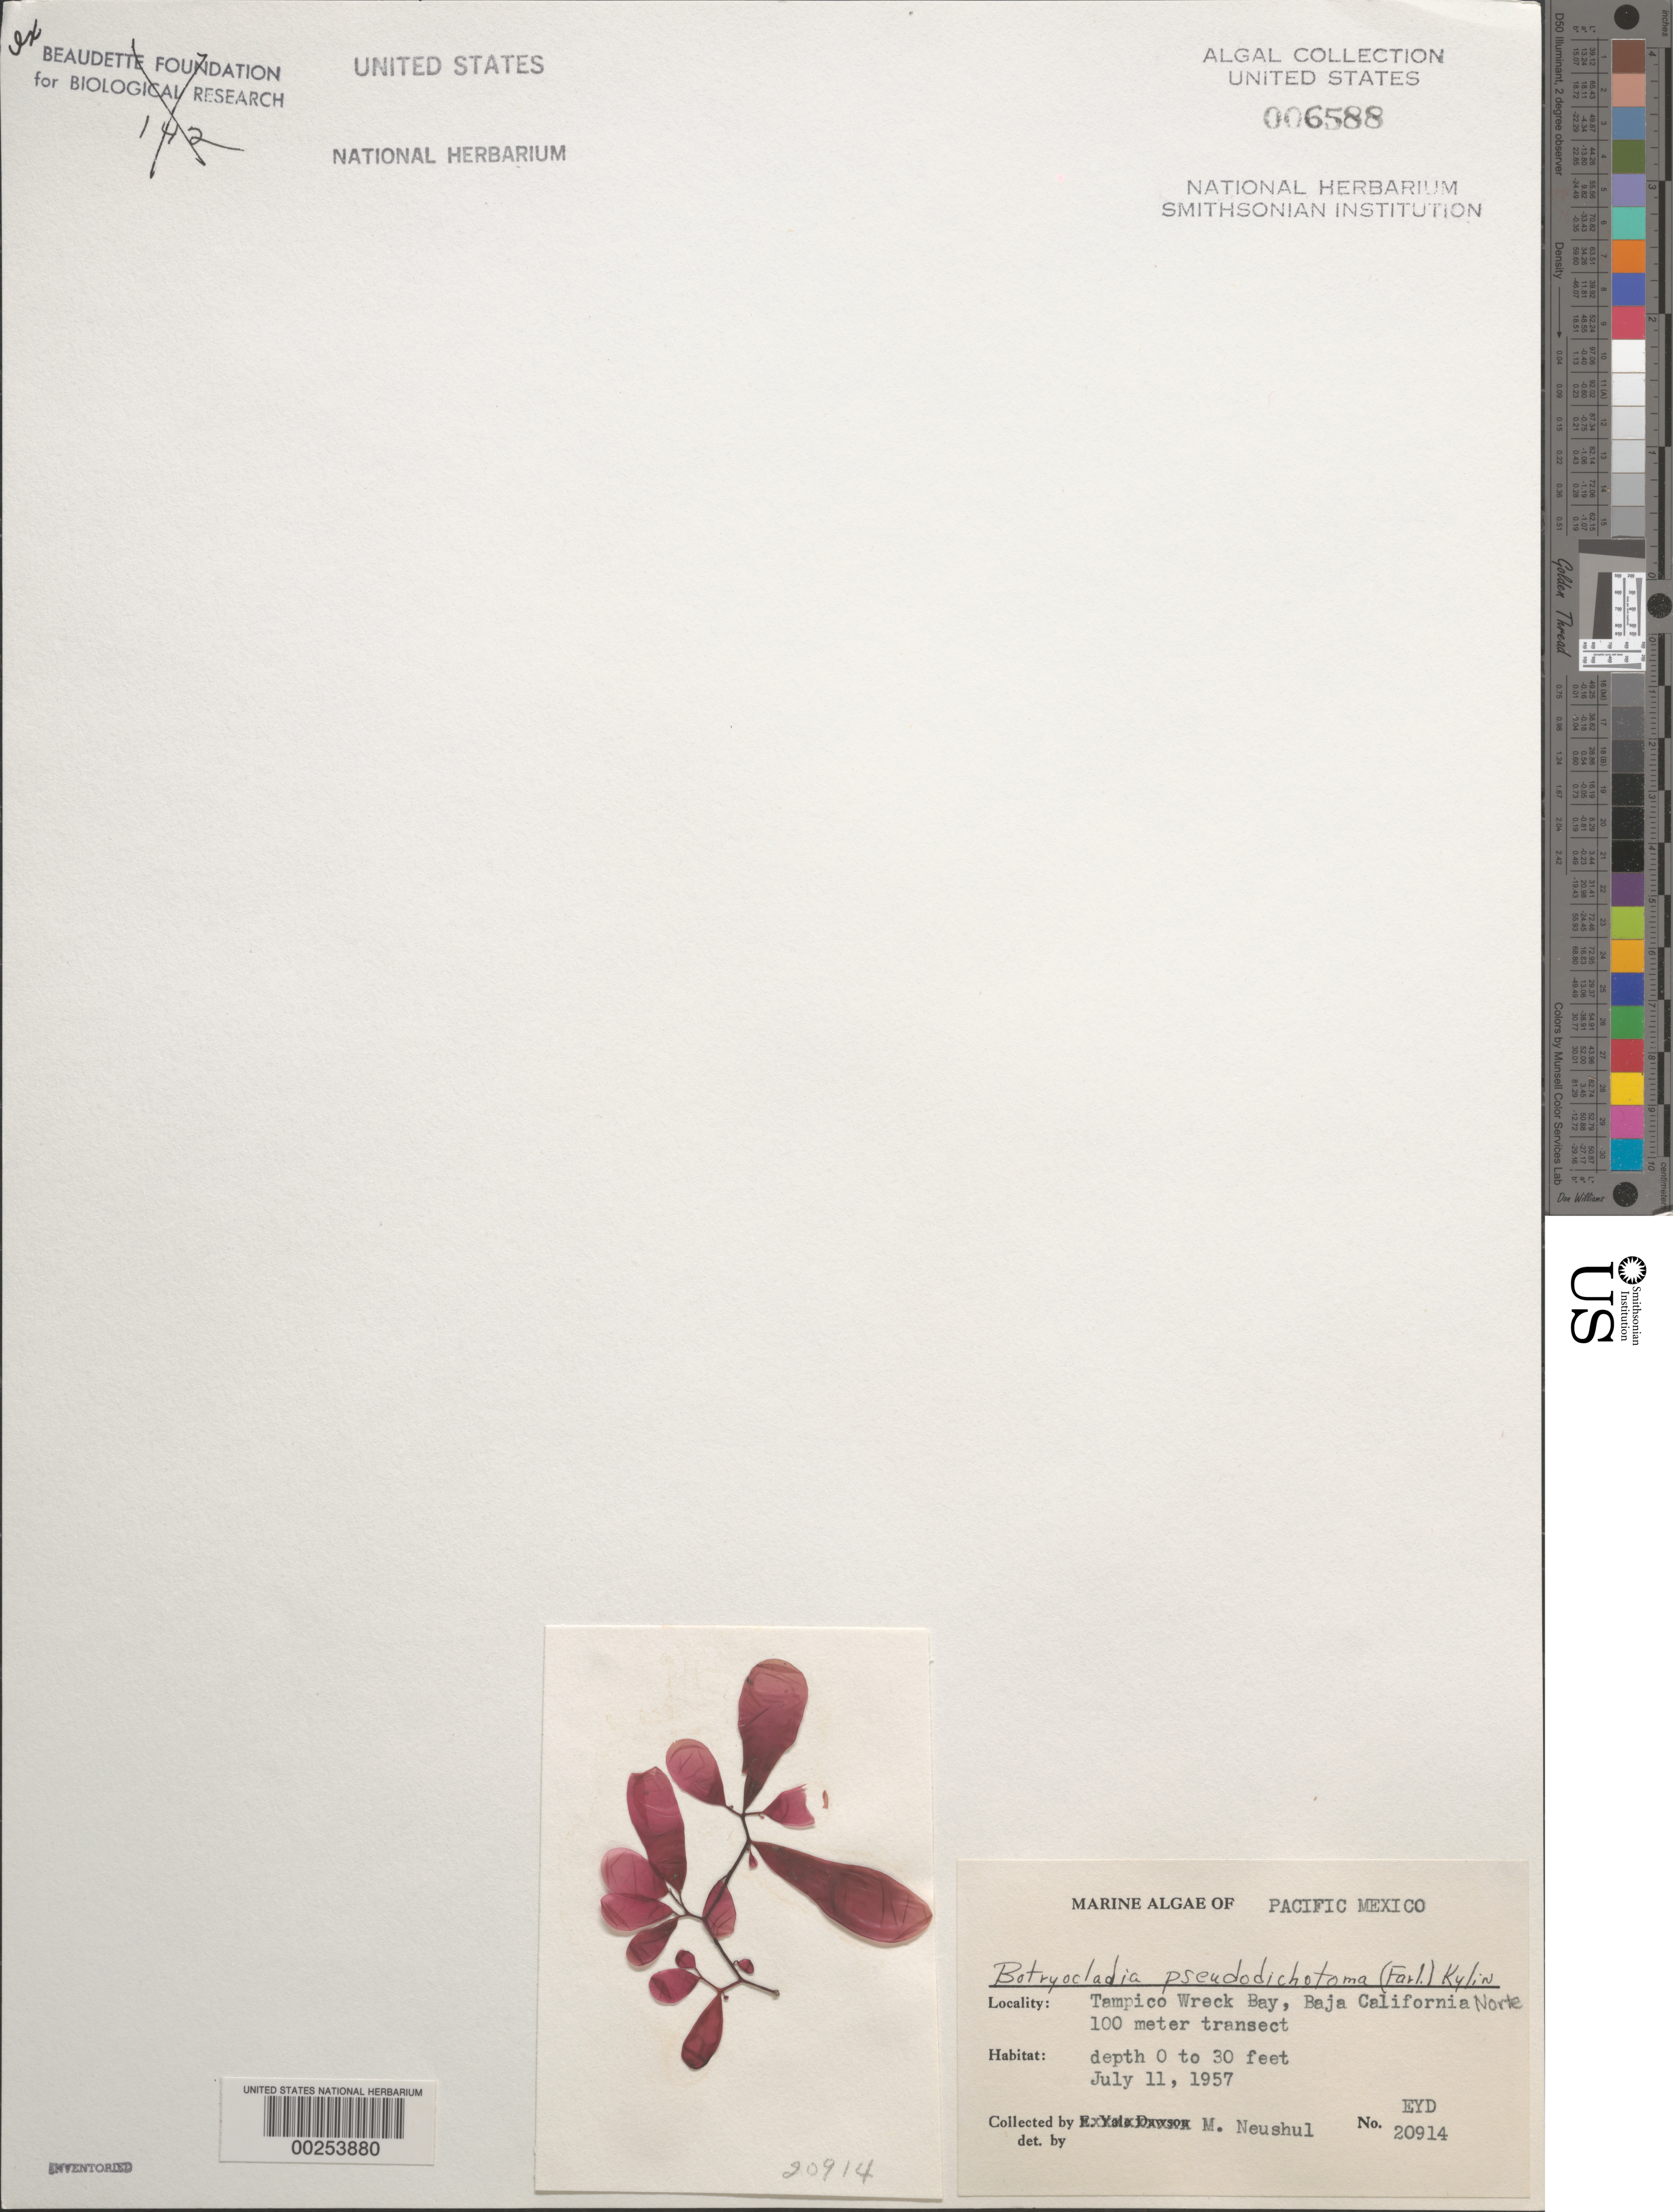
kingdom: Plantae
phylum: Rhodophyta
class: Florideophyceae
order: Rhodymeniales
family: Rhodymeniaceae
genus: Botryocladia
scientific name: Botryocladia pseudodichotoma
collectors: M. Neushul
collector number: EYD 20914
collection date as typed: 11 Jul 1957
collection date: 1957-07-11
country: Mexico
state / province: Baja California Norte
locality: Tampico Wreck Bay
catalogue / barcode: US 6588